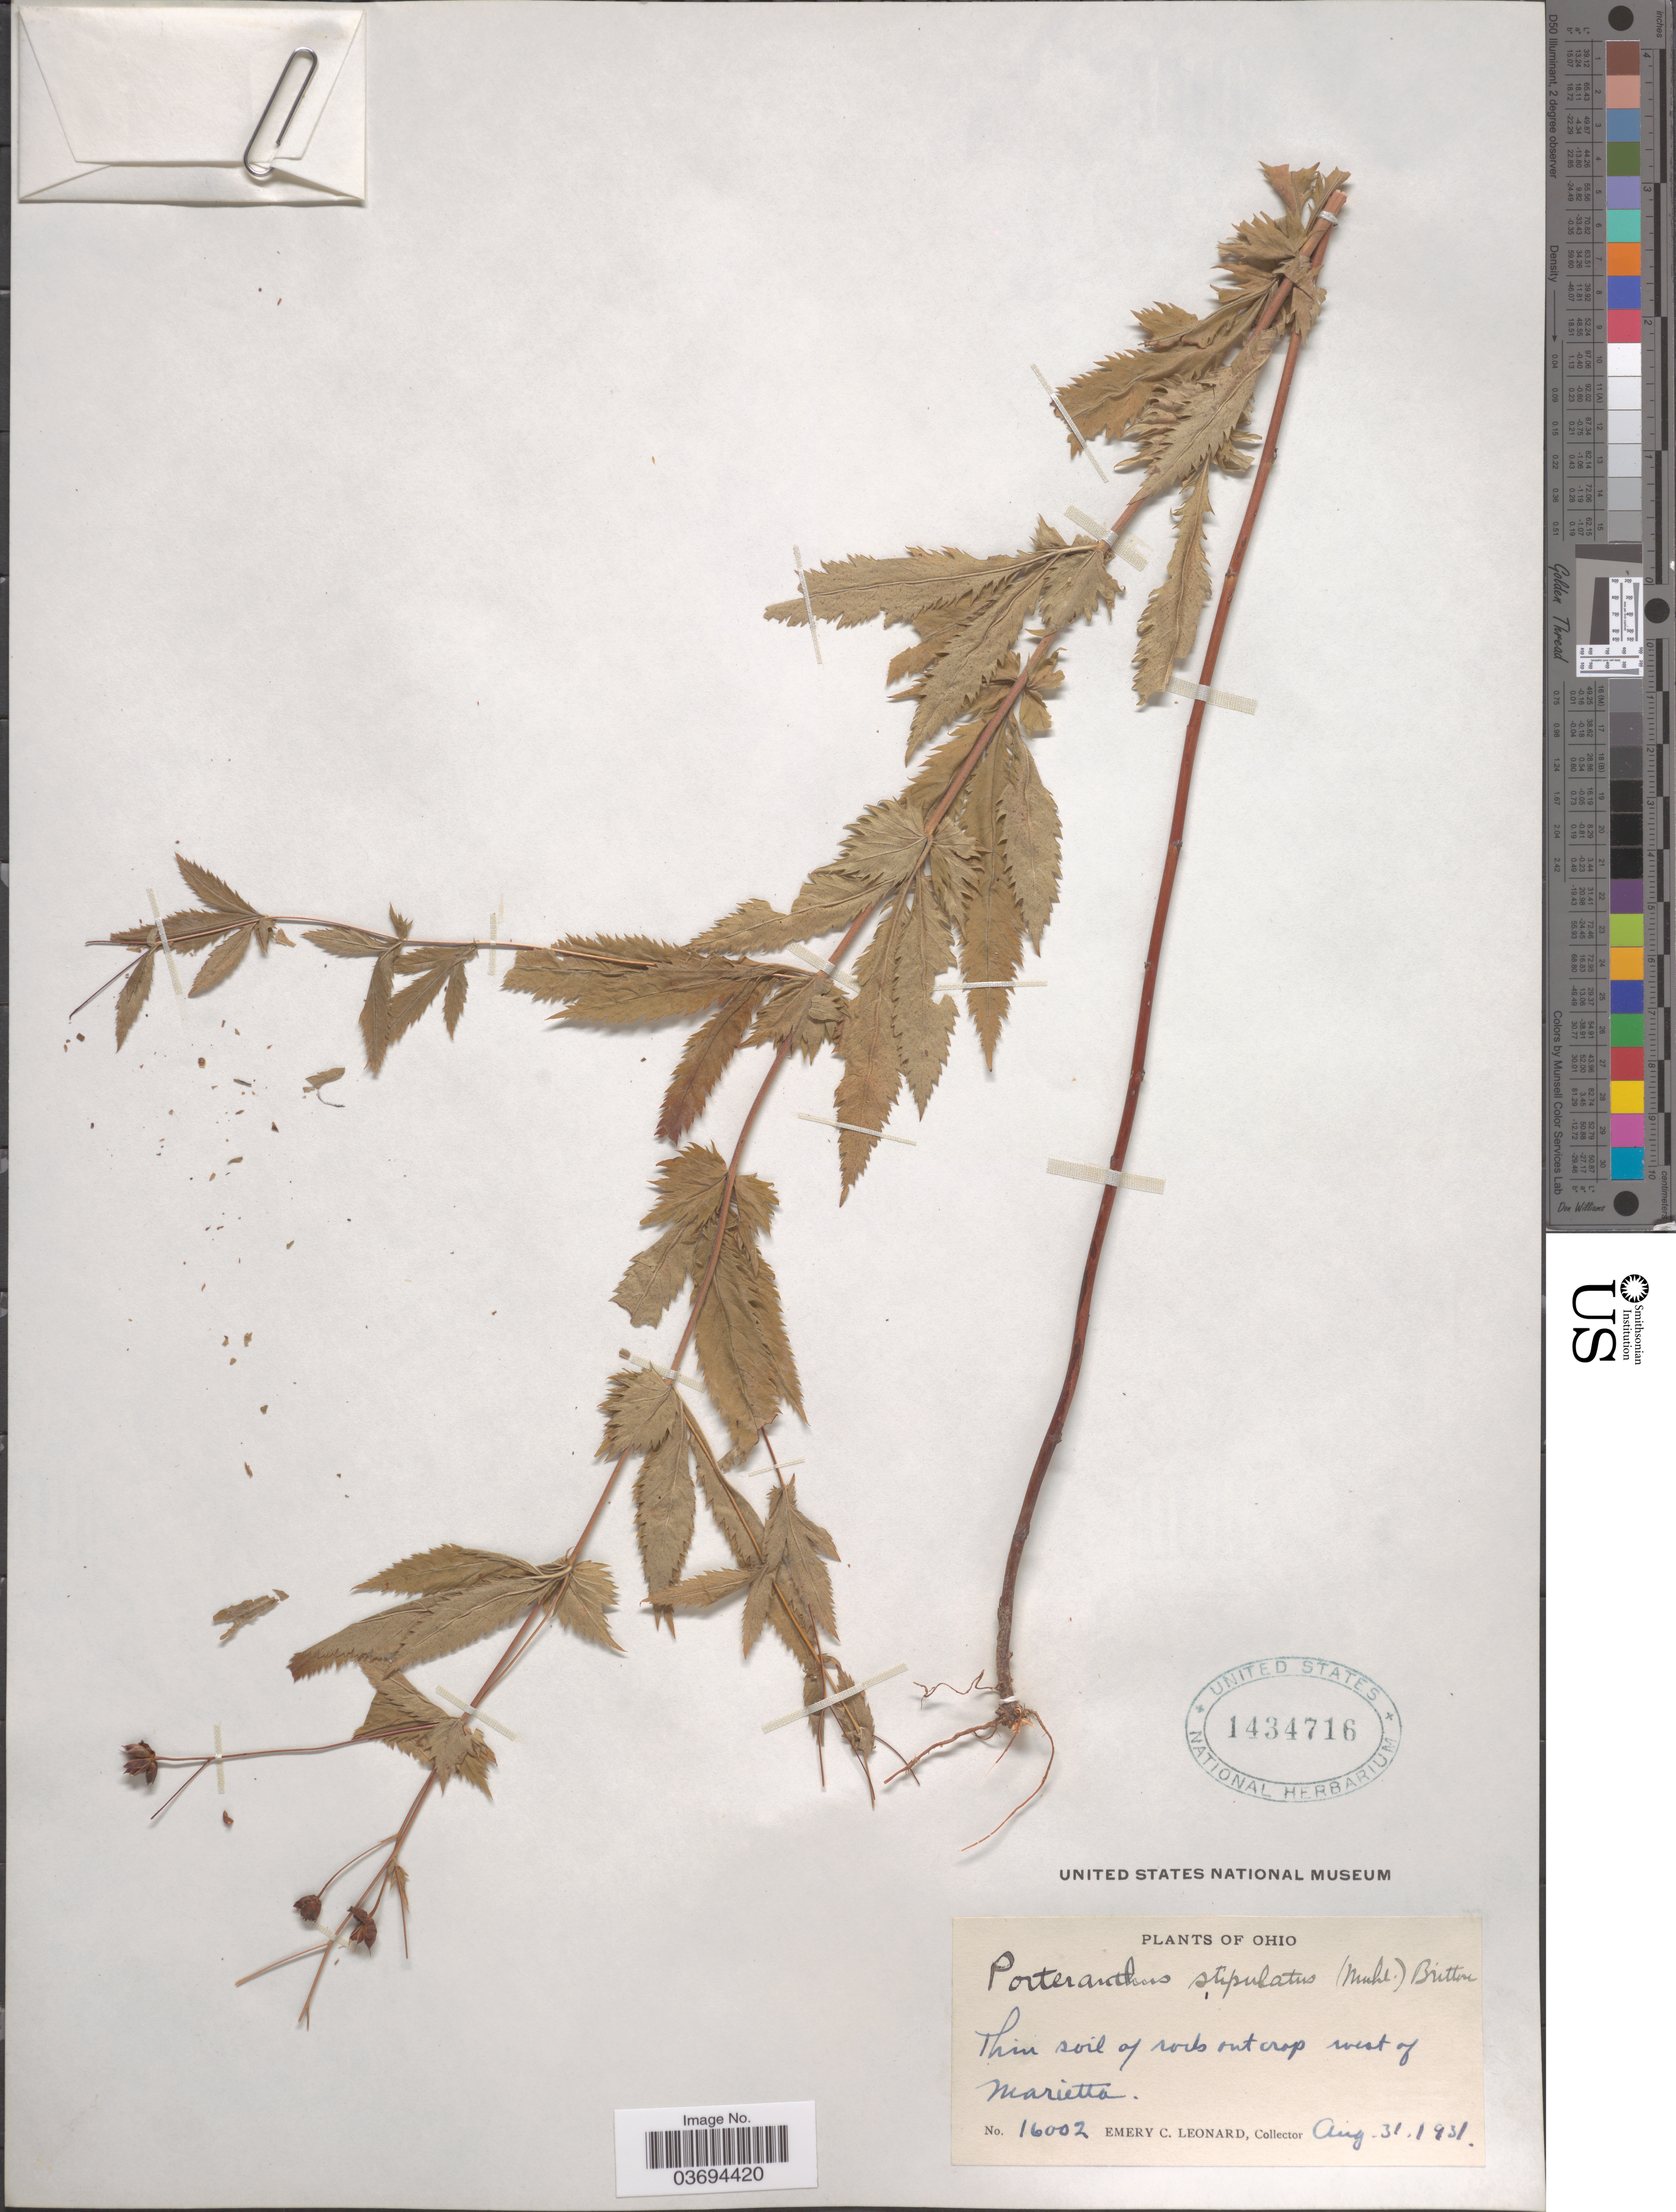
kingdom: Plantae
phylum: Tracheophyta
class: Magnoliopsida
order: Rosales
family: Rosaceae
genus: Gillenia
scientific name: Gillenia stipulata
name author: (Muhl. ex Willd.) Nutt.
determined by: Strong, Mark T., (BOT), Smithsonian Institution - National Museum of Natural History (UNITED STATES)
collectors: E. C. Leonard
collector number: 16002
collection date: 1931-08-31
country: United States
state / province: Ohio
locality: West of Marietta.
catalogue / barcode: US 1434716